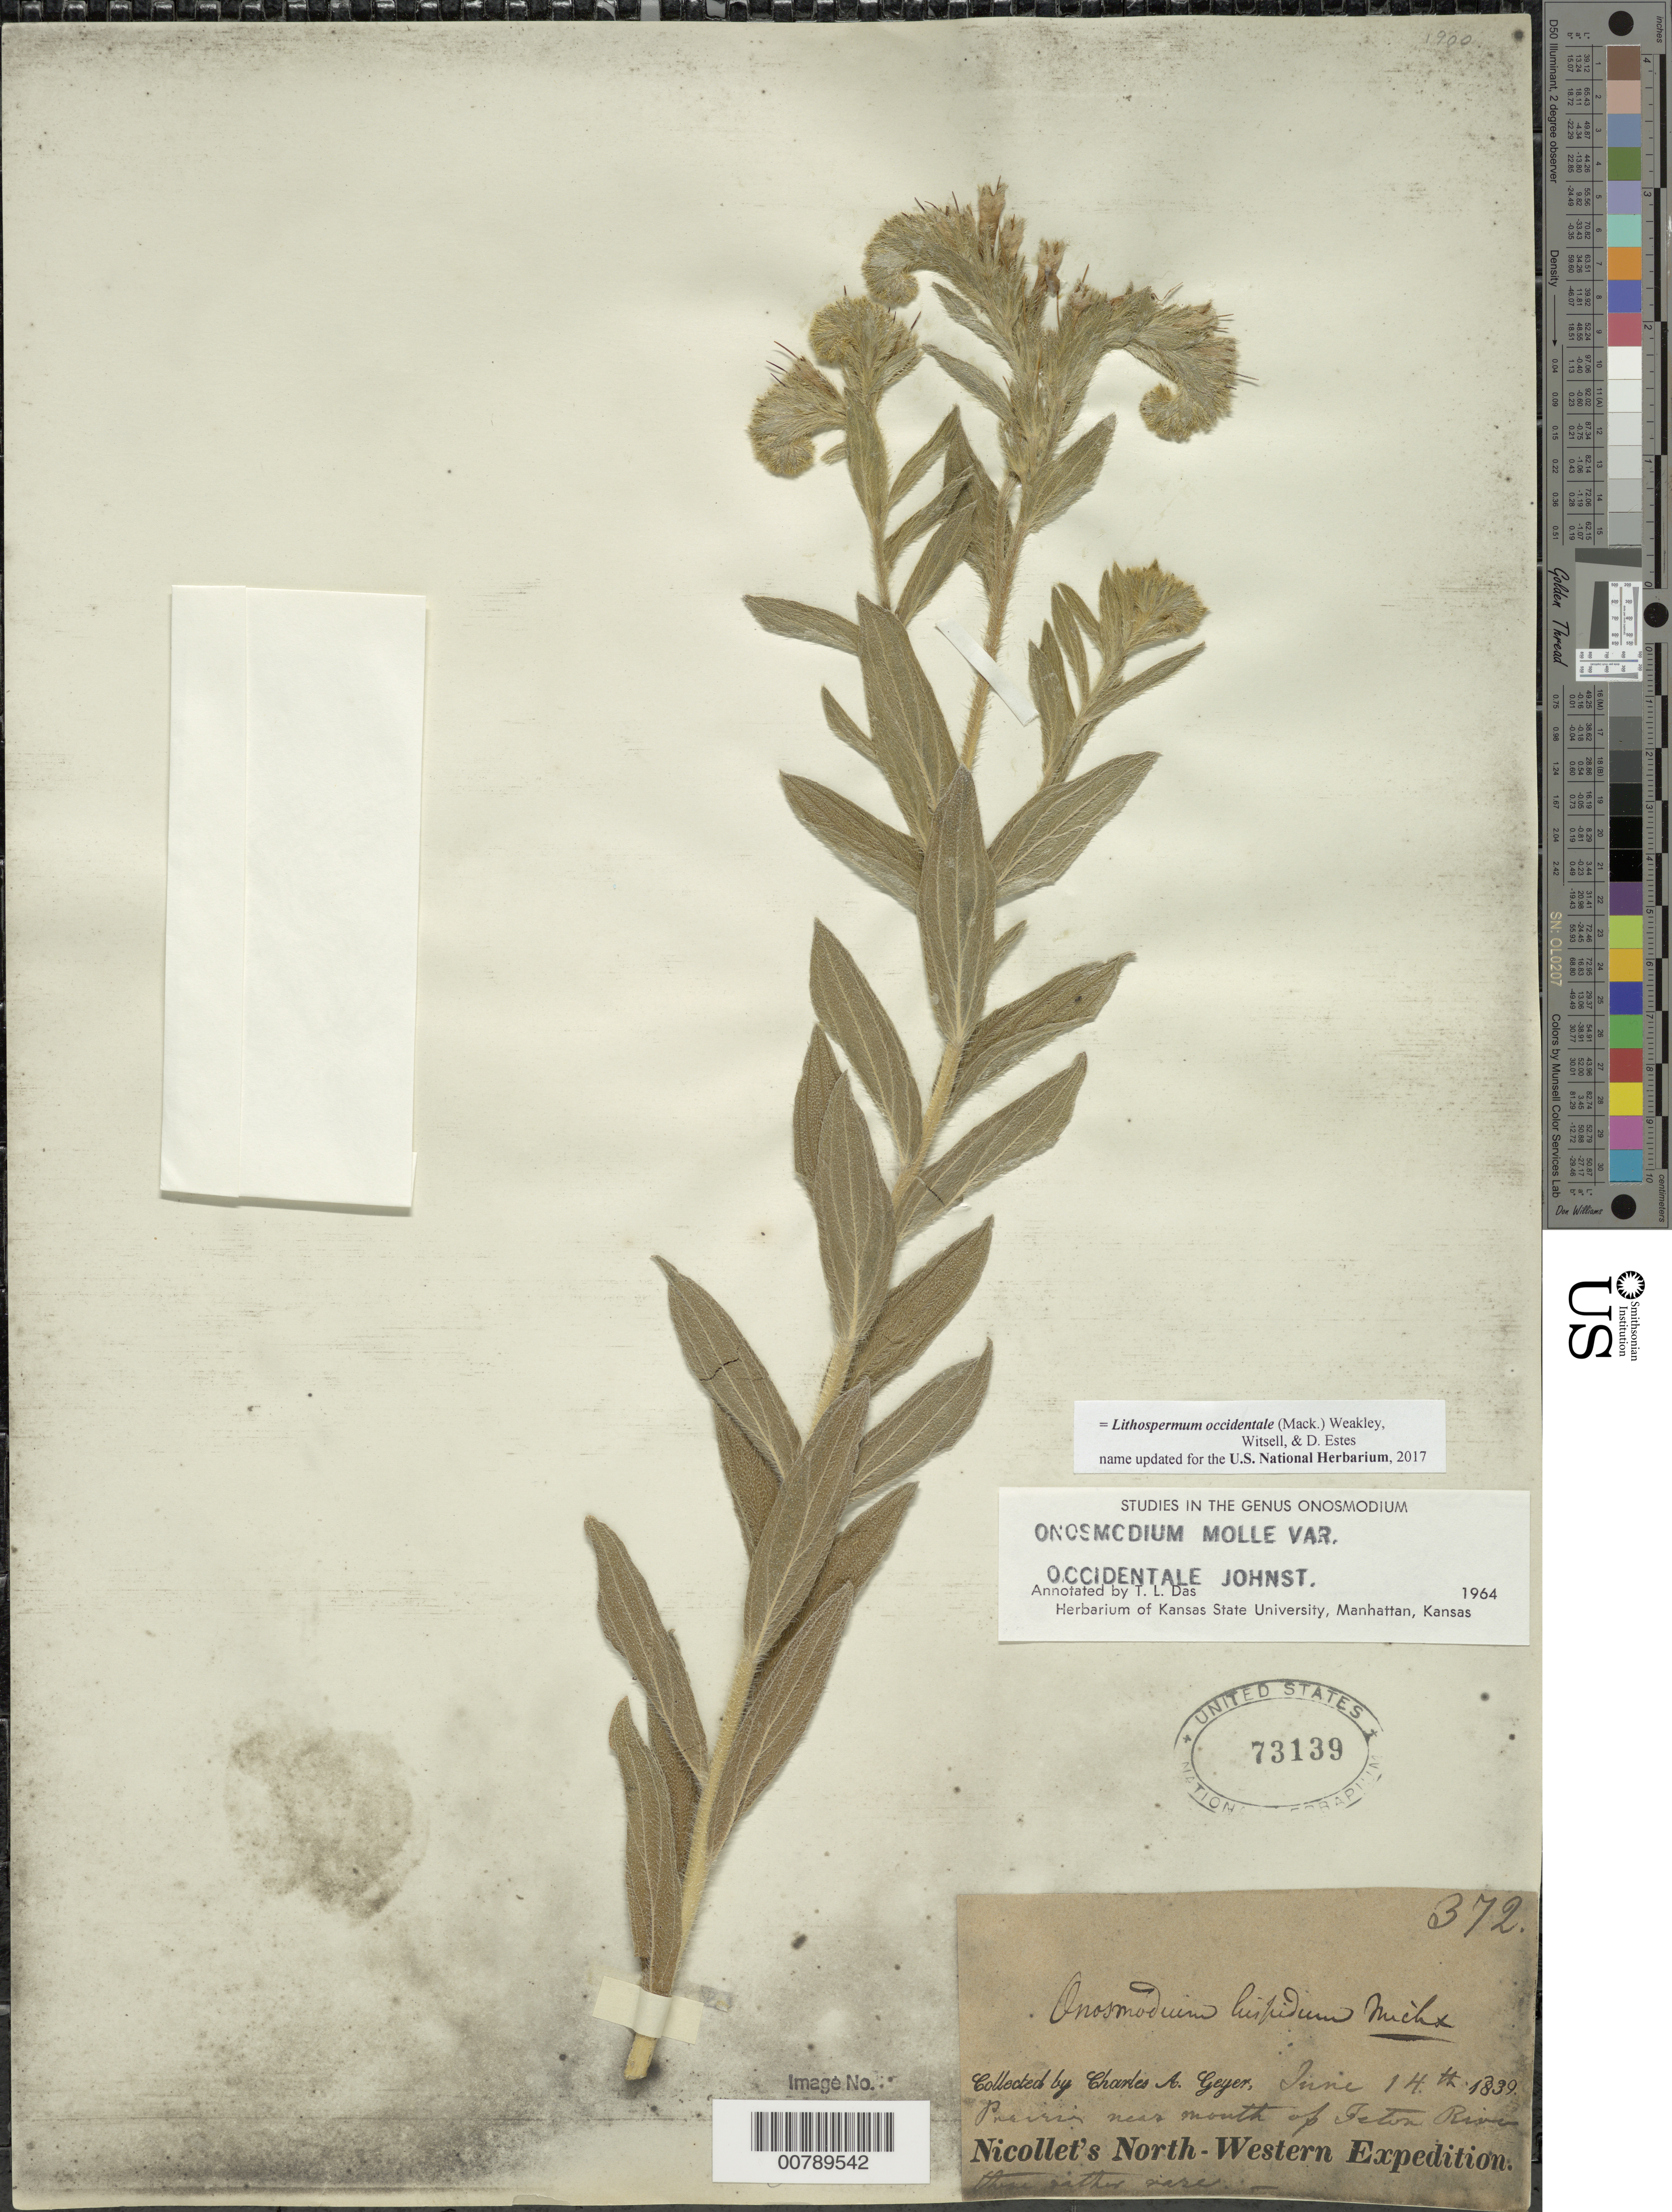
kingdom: Plantae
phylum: Tracheophyta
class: Magnoliopsida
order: Boraginales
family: Boraginaceae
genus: Lithospermum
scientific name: Lithospermum occidentale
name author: (Mack.) Weakley et al.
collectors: C. A. Geyer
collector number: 372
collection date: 1839-06-14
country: United States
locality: North-Western. Near mouth of Teton River.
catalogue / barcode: US 73139